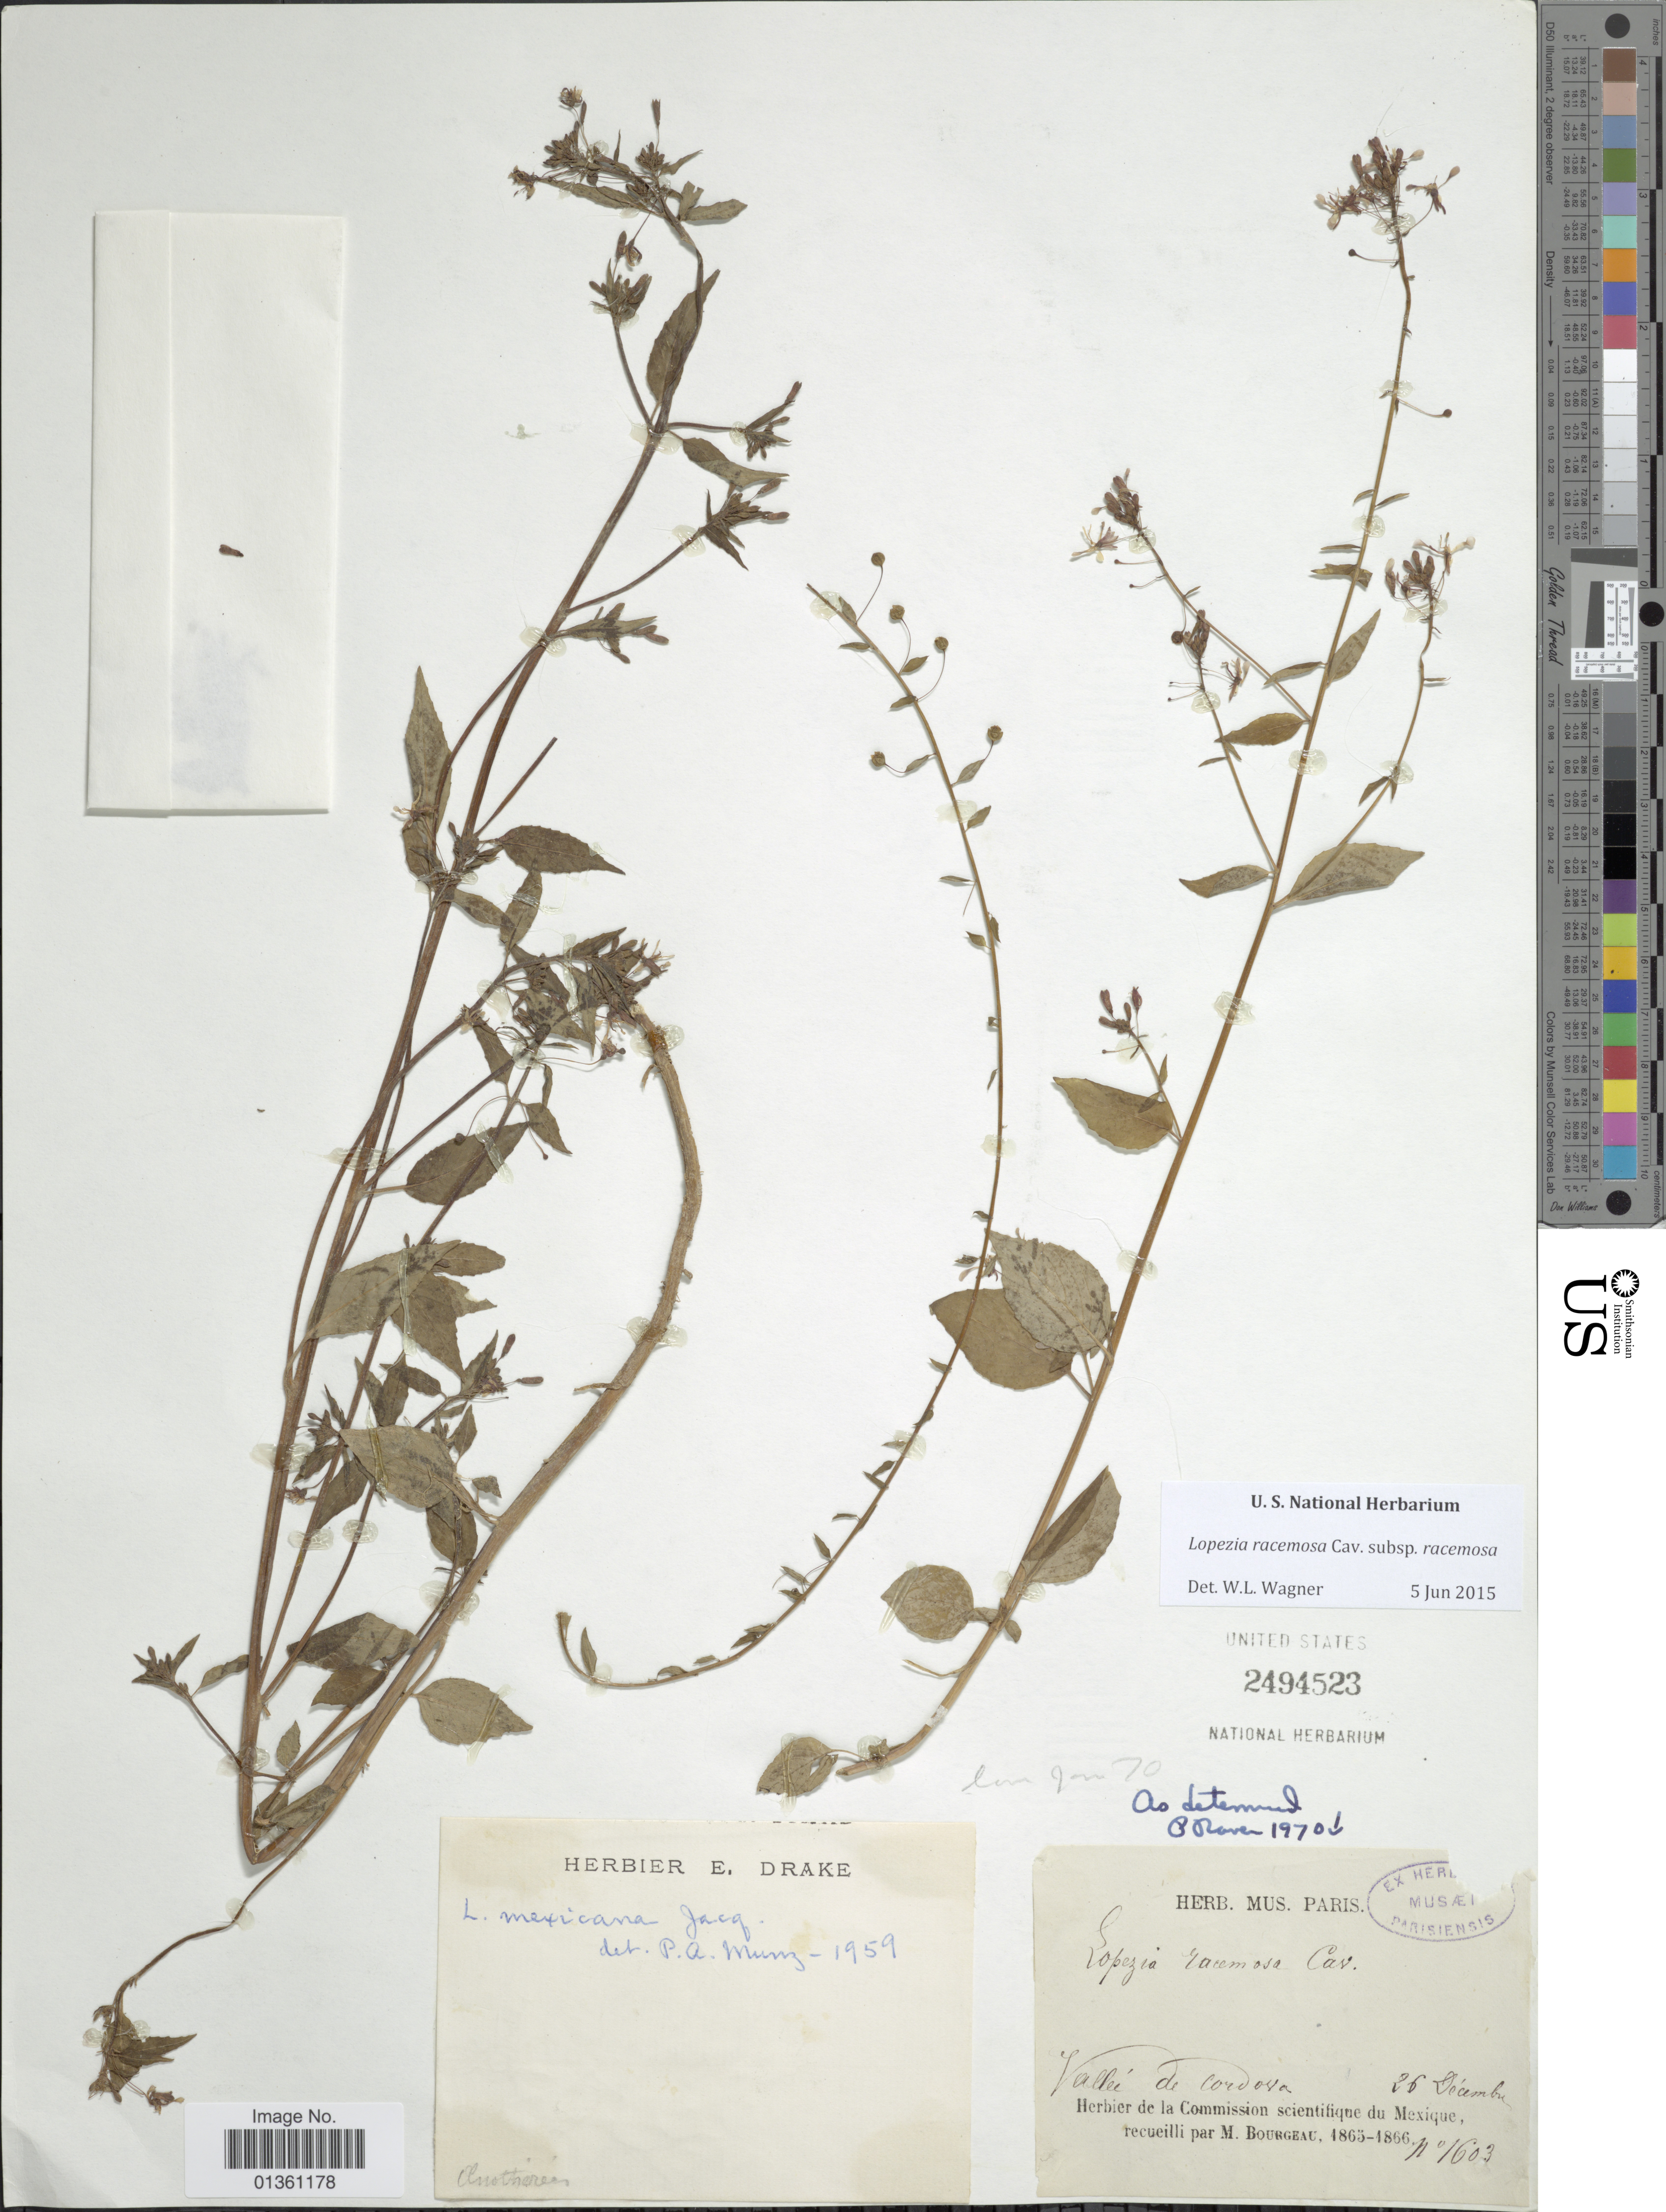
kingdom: Plantae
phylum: Tracheophyta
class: Magnoliopsida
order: Myrtales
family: Onagraceae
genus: Lopezia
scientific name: Lopezia racemosa subsp. racemosa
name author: Cav.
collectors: M. Bourgeau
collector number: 1603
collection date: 1865-12-26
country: Mexico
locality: Vallée de Cordova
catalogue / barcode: US 2494523